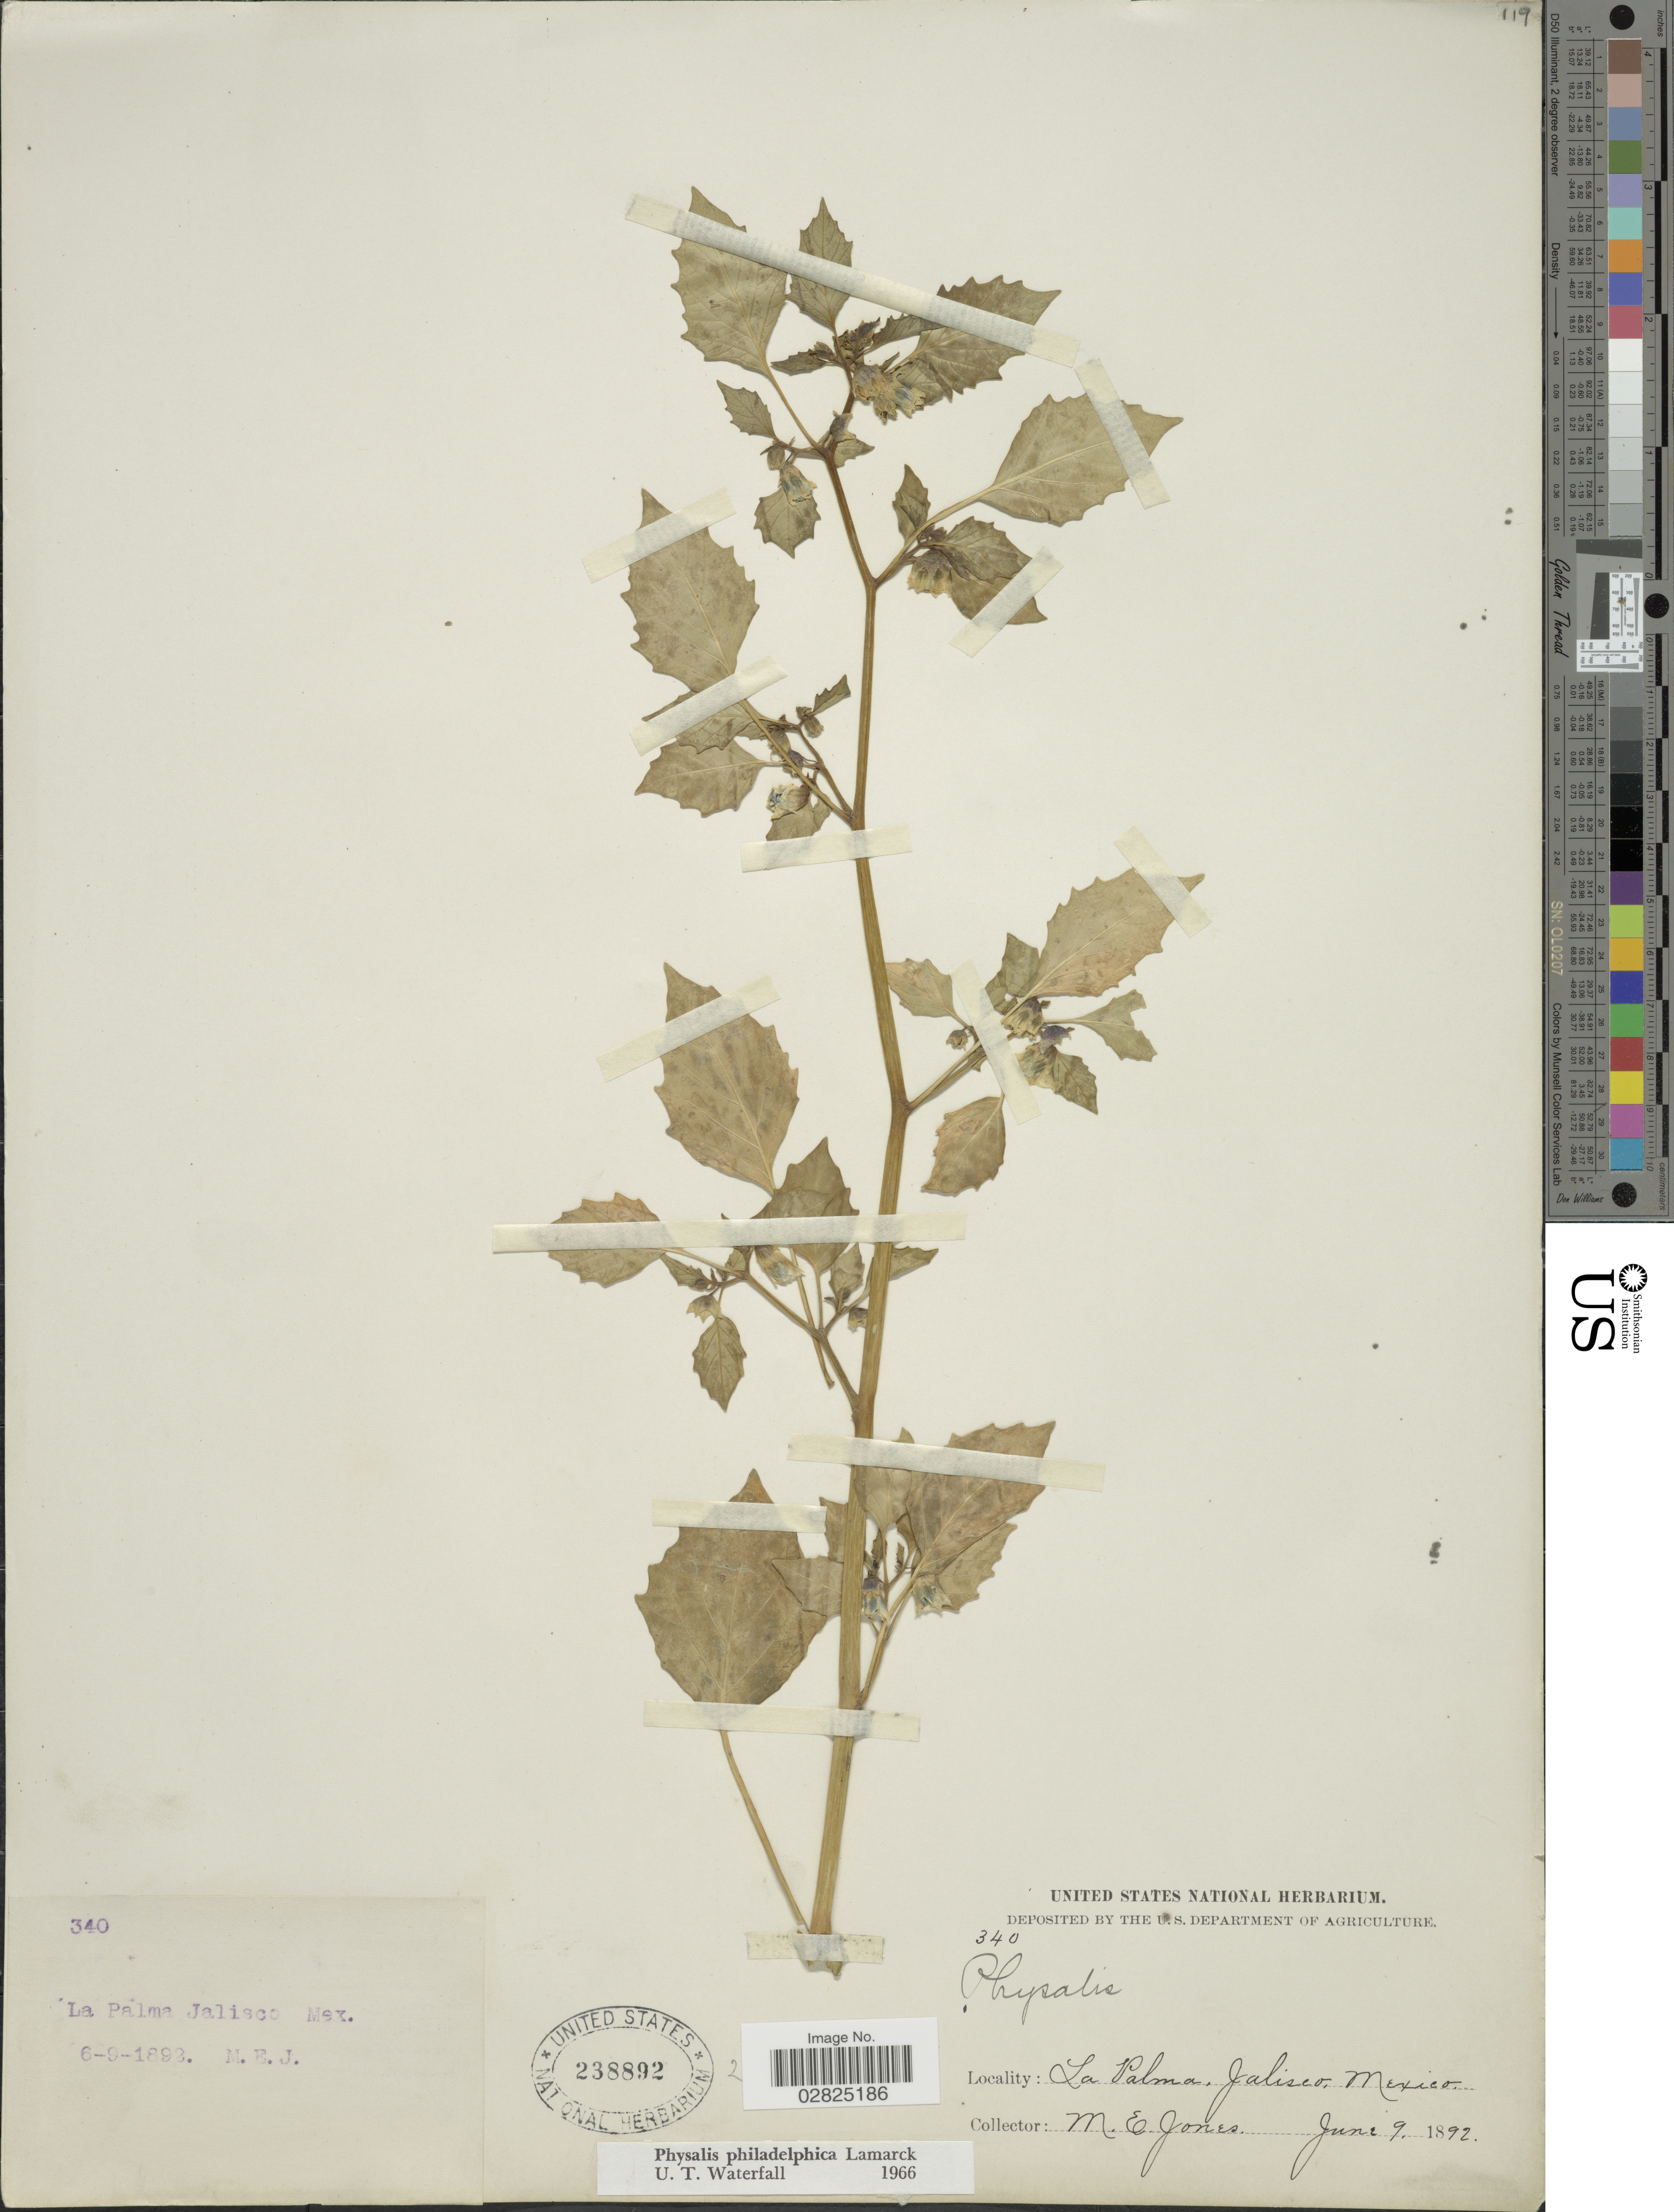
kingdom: Plantae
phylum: Tracheophyta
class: Magnoliopsida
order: Solanales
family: Solanaceae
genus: Physalis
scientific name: Physalis philadelphica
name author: Lam.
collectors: M. E. Jones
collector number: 340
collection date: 1893-06-09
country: Mexico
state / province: Jalisco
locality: La Palma.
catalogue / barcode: US 238892